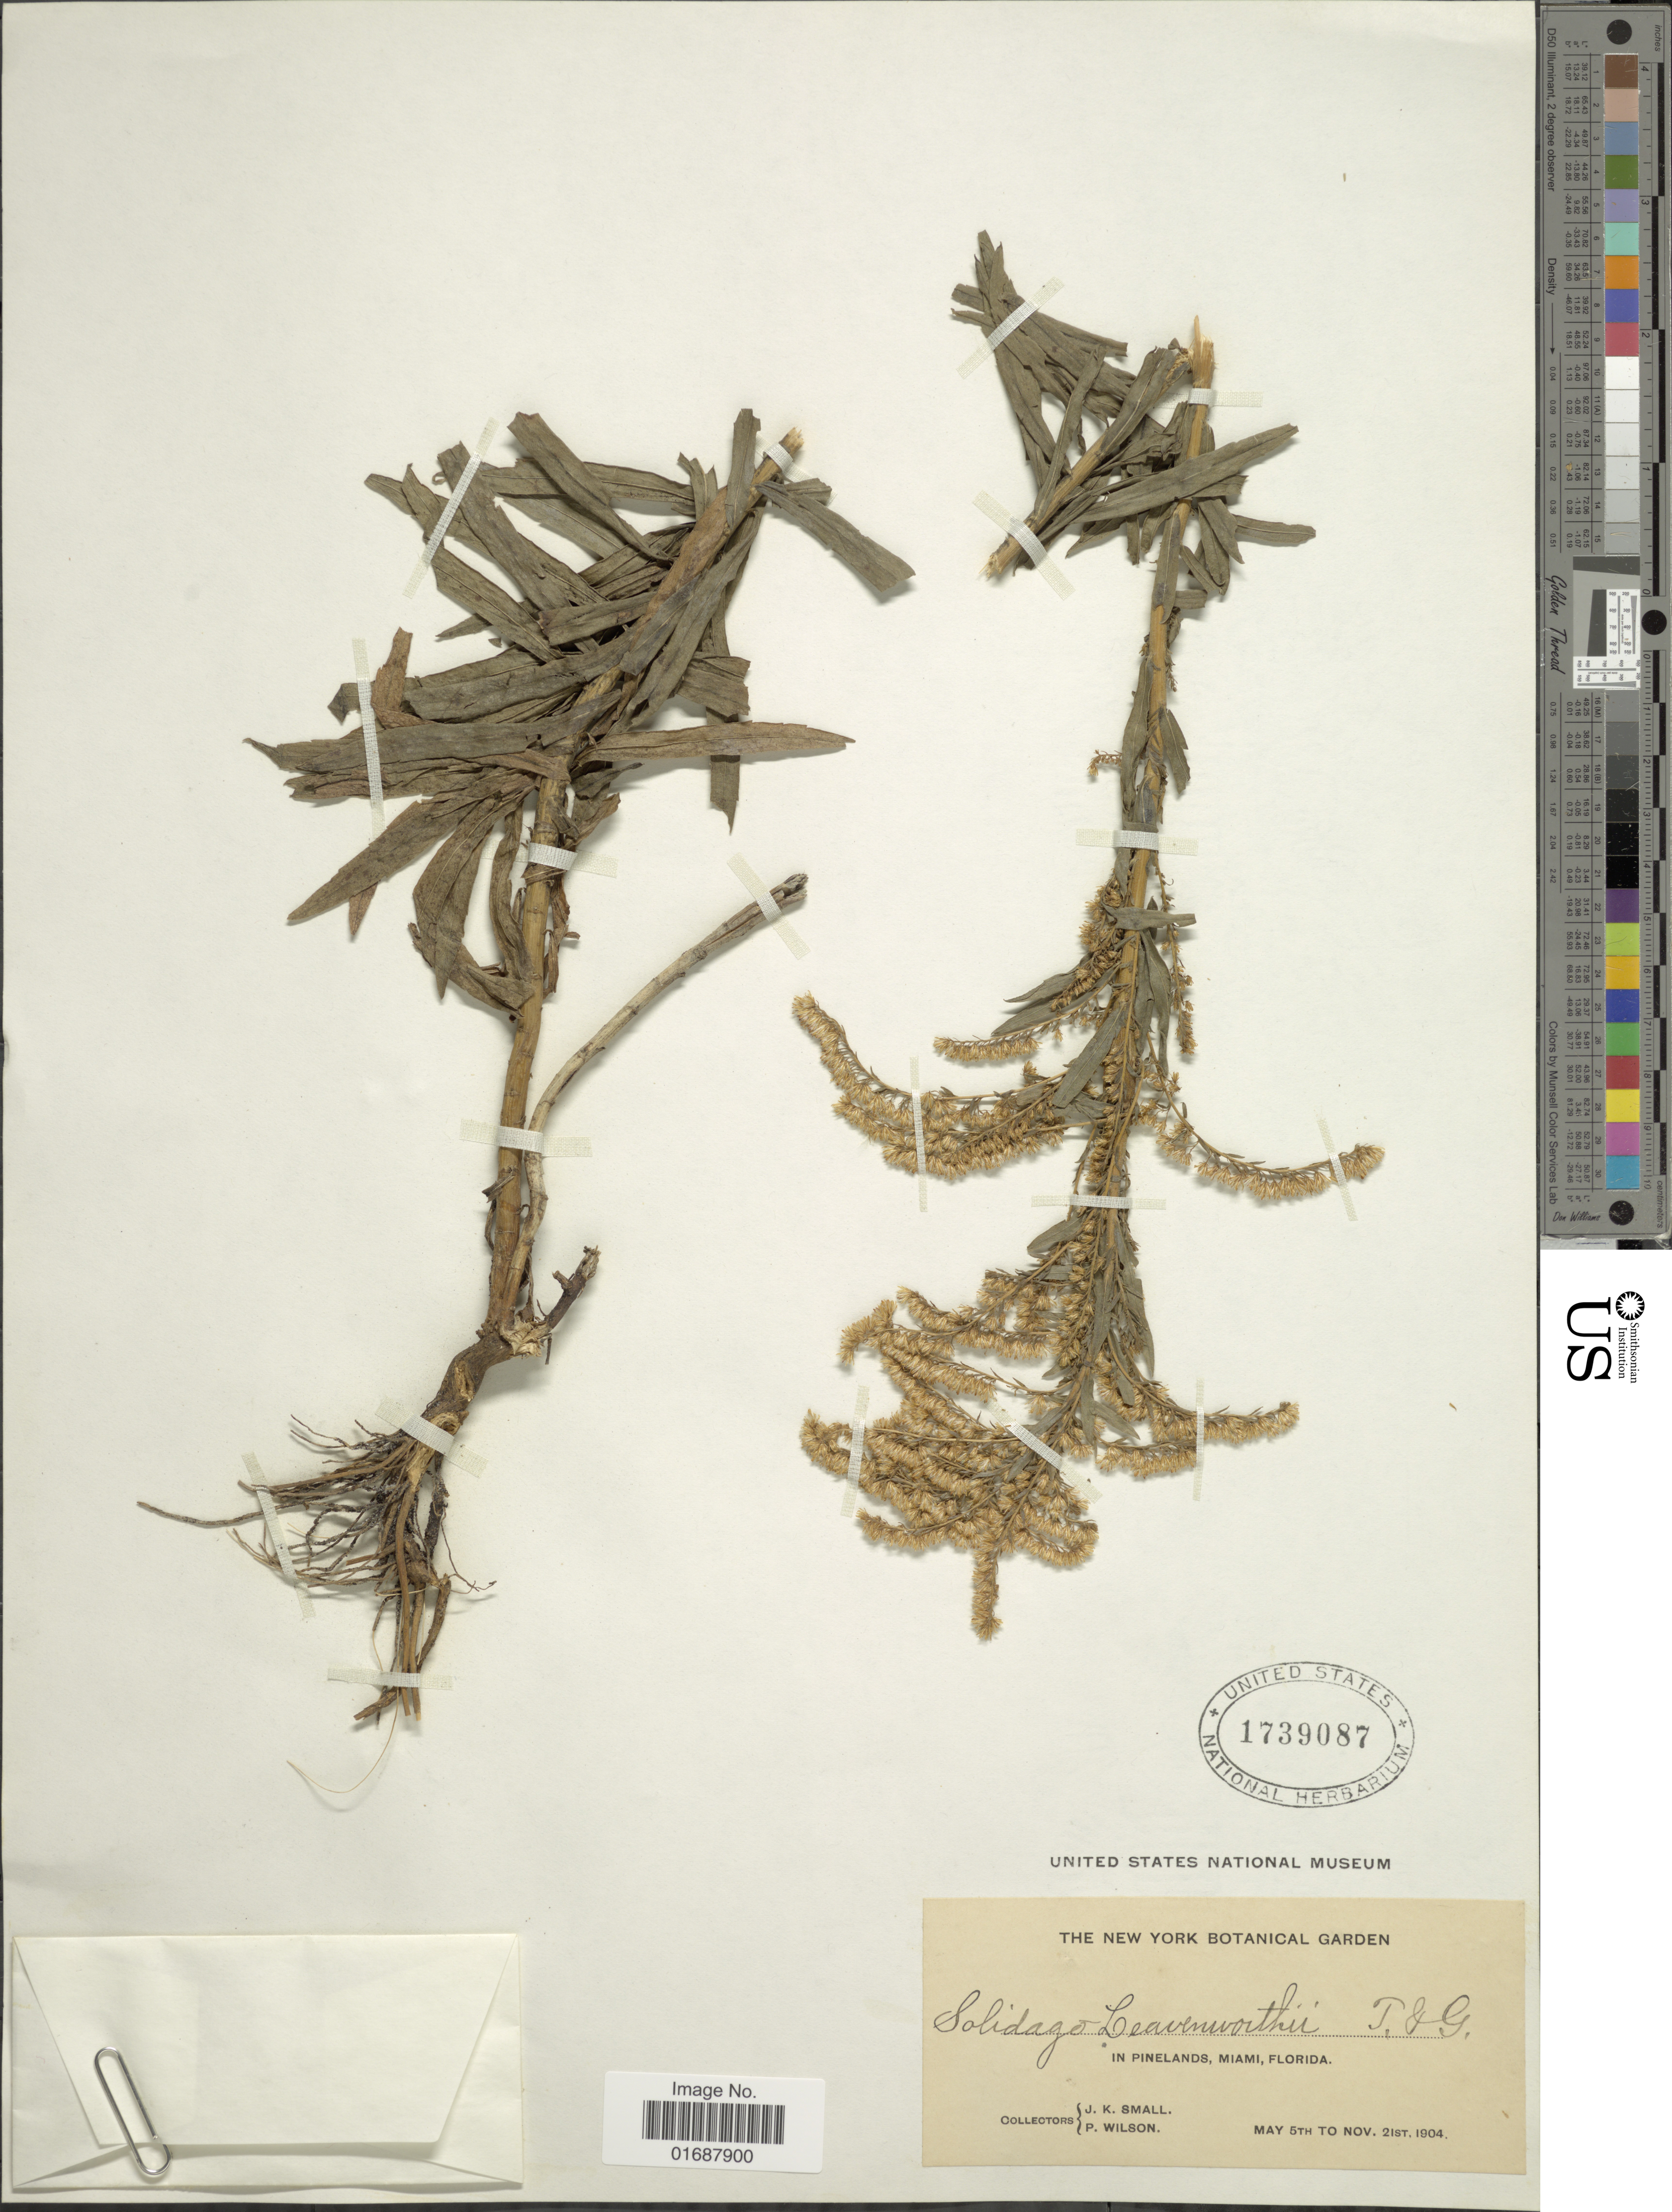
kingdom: Plantae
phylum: Tracheophyta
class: Magnoliopsida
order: Asterales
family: Asteraceae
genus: Solidago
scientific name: Solidago leavenworthii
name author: Torr. & A. Gray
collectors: J. K. Small & P. Wilson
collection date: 1904-05-05/1904-11-21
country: United States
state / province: Florida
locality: In pinelands, Miami, Florida.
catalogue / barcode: US 1739087